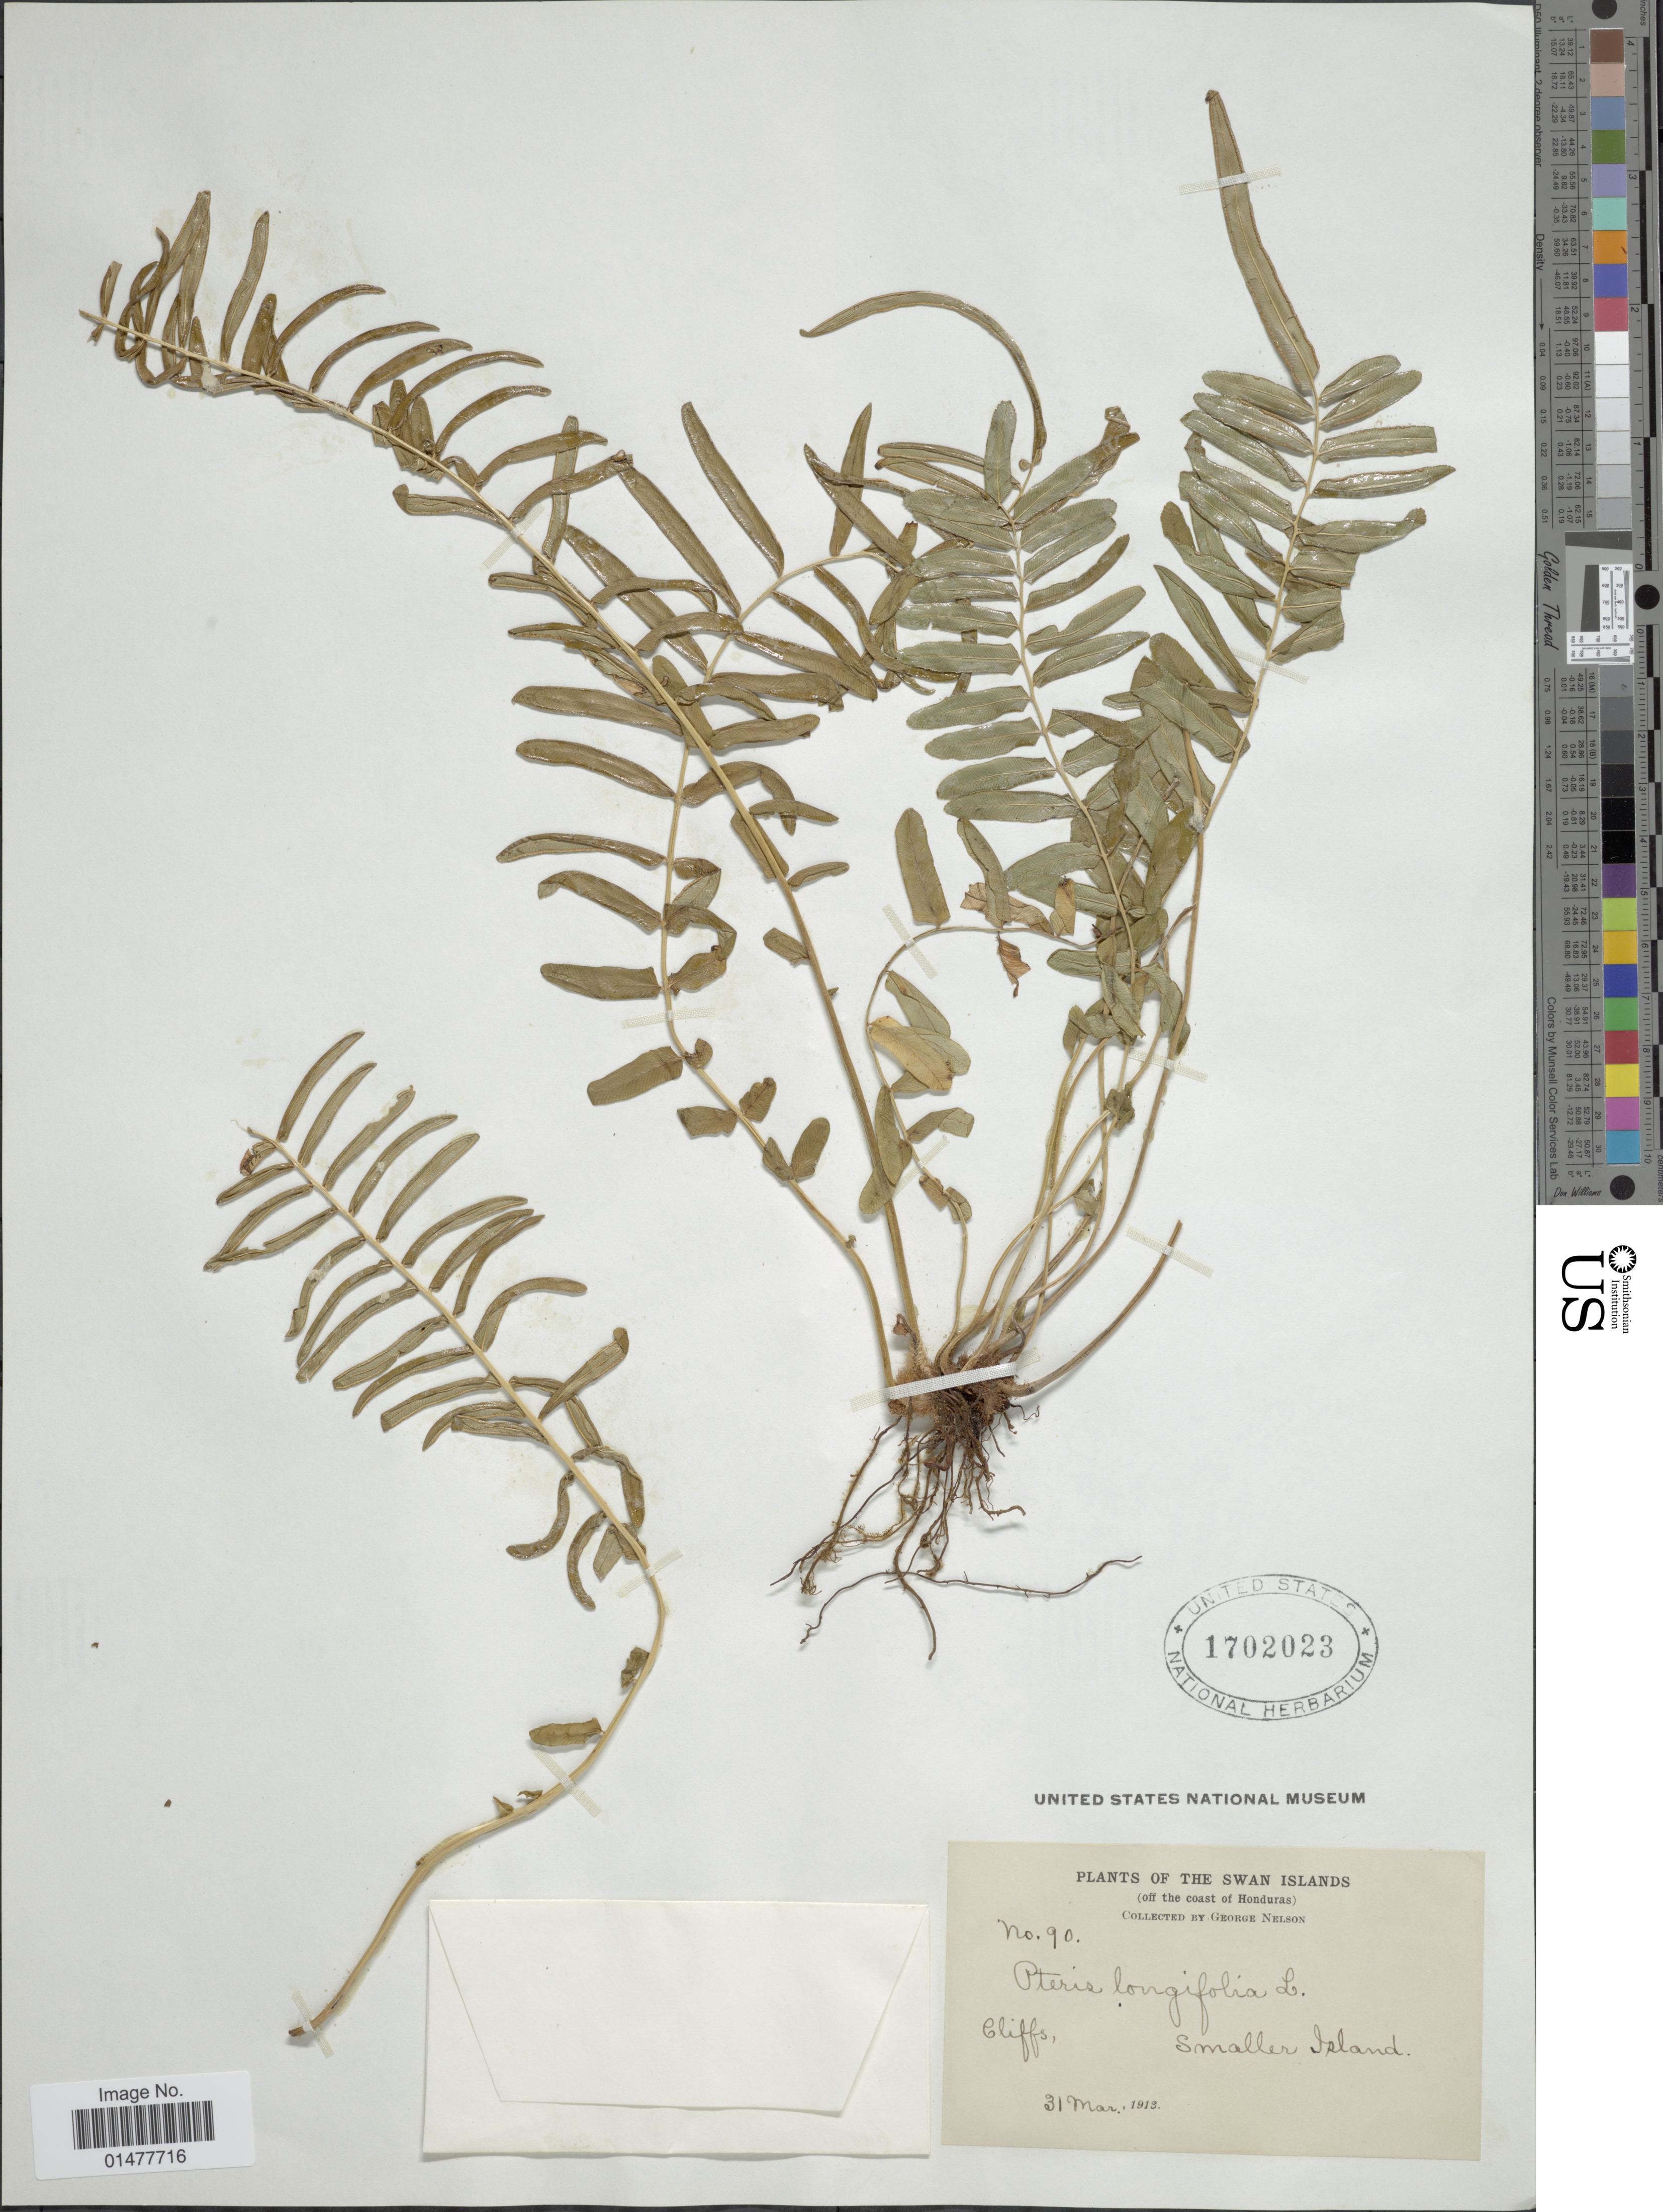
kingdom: Plantae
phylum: Tracheophyta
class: Polypodiopsida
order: Polypodiales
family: Pteridaceae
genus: Pteris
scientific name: Pteris longifolia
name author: L.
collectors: G. Nelson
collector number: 90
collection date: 1913-03-31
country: Honduras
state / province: Islas de la Bahía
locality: The Swan Islands (off the coast of Honduras), smaller Island.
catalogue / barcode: US 1702023